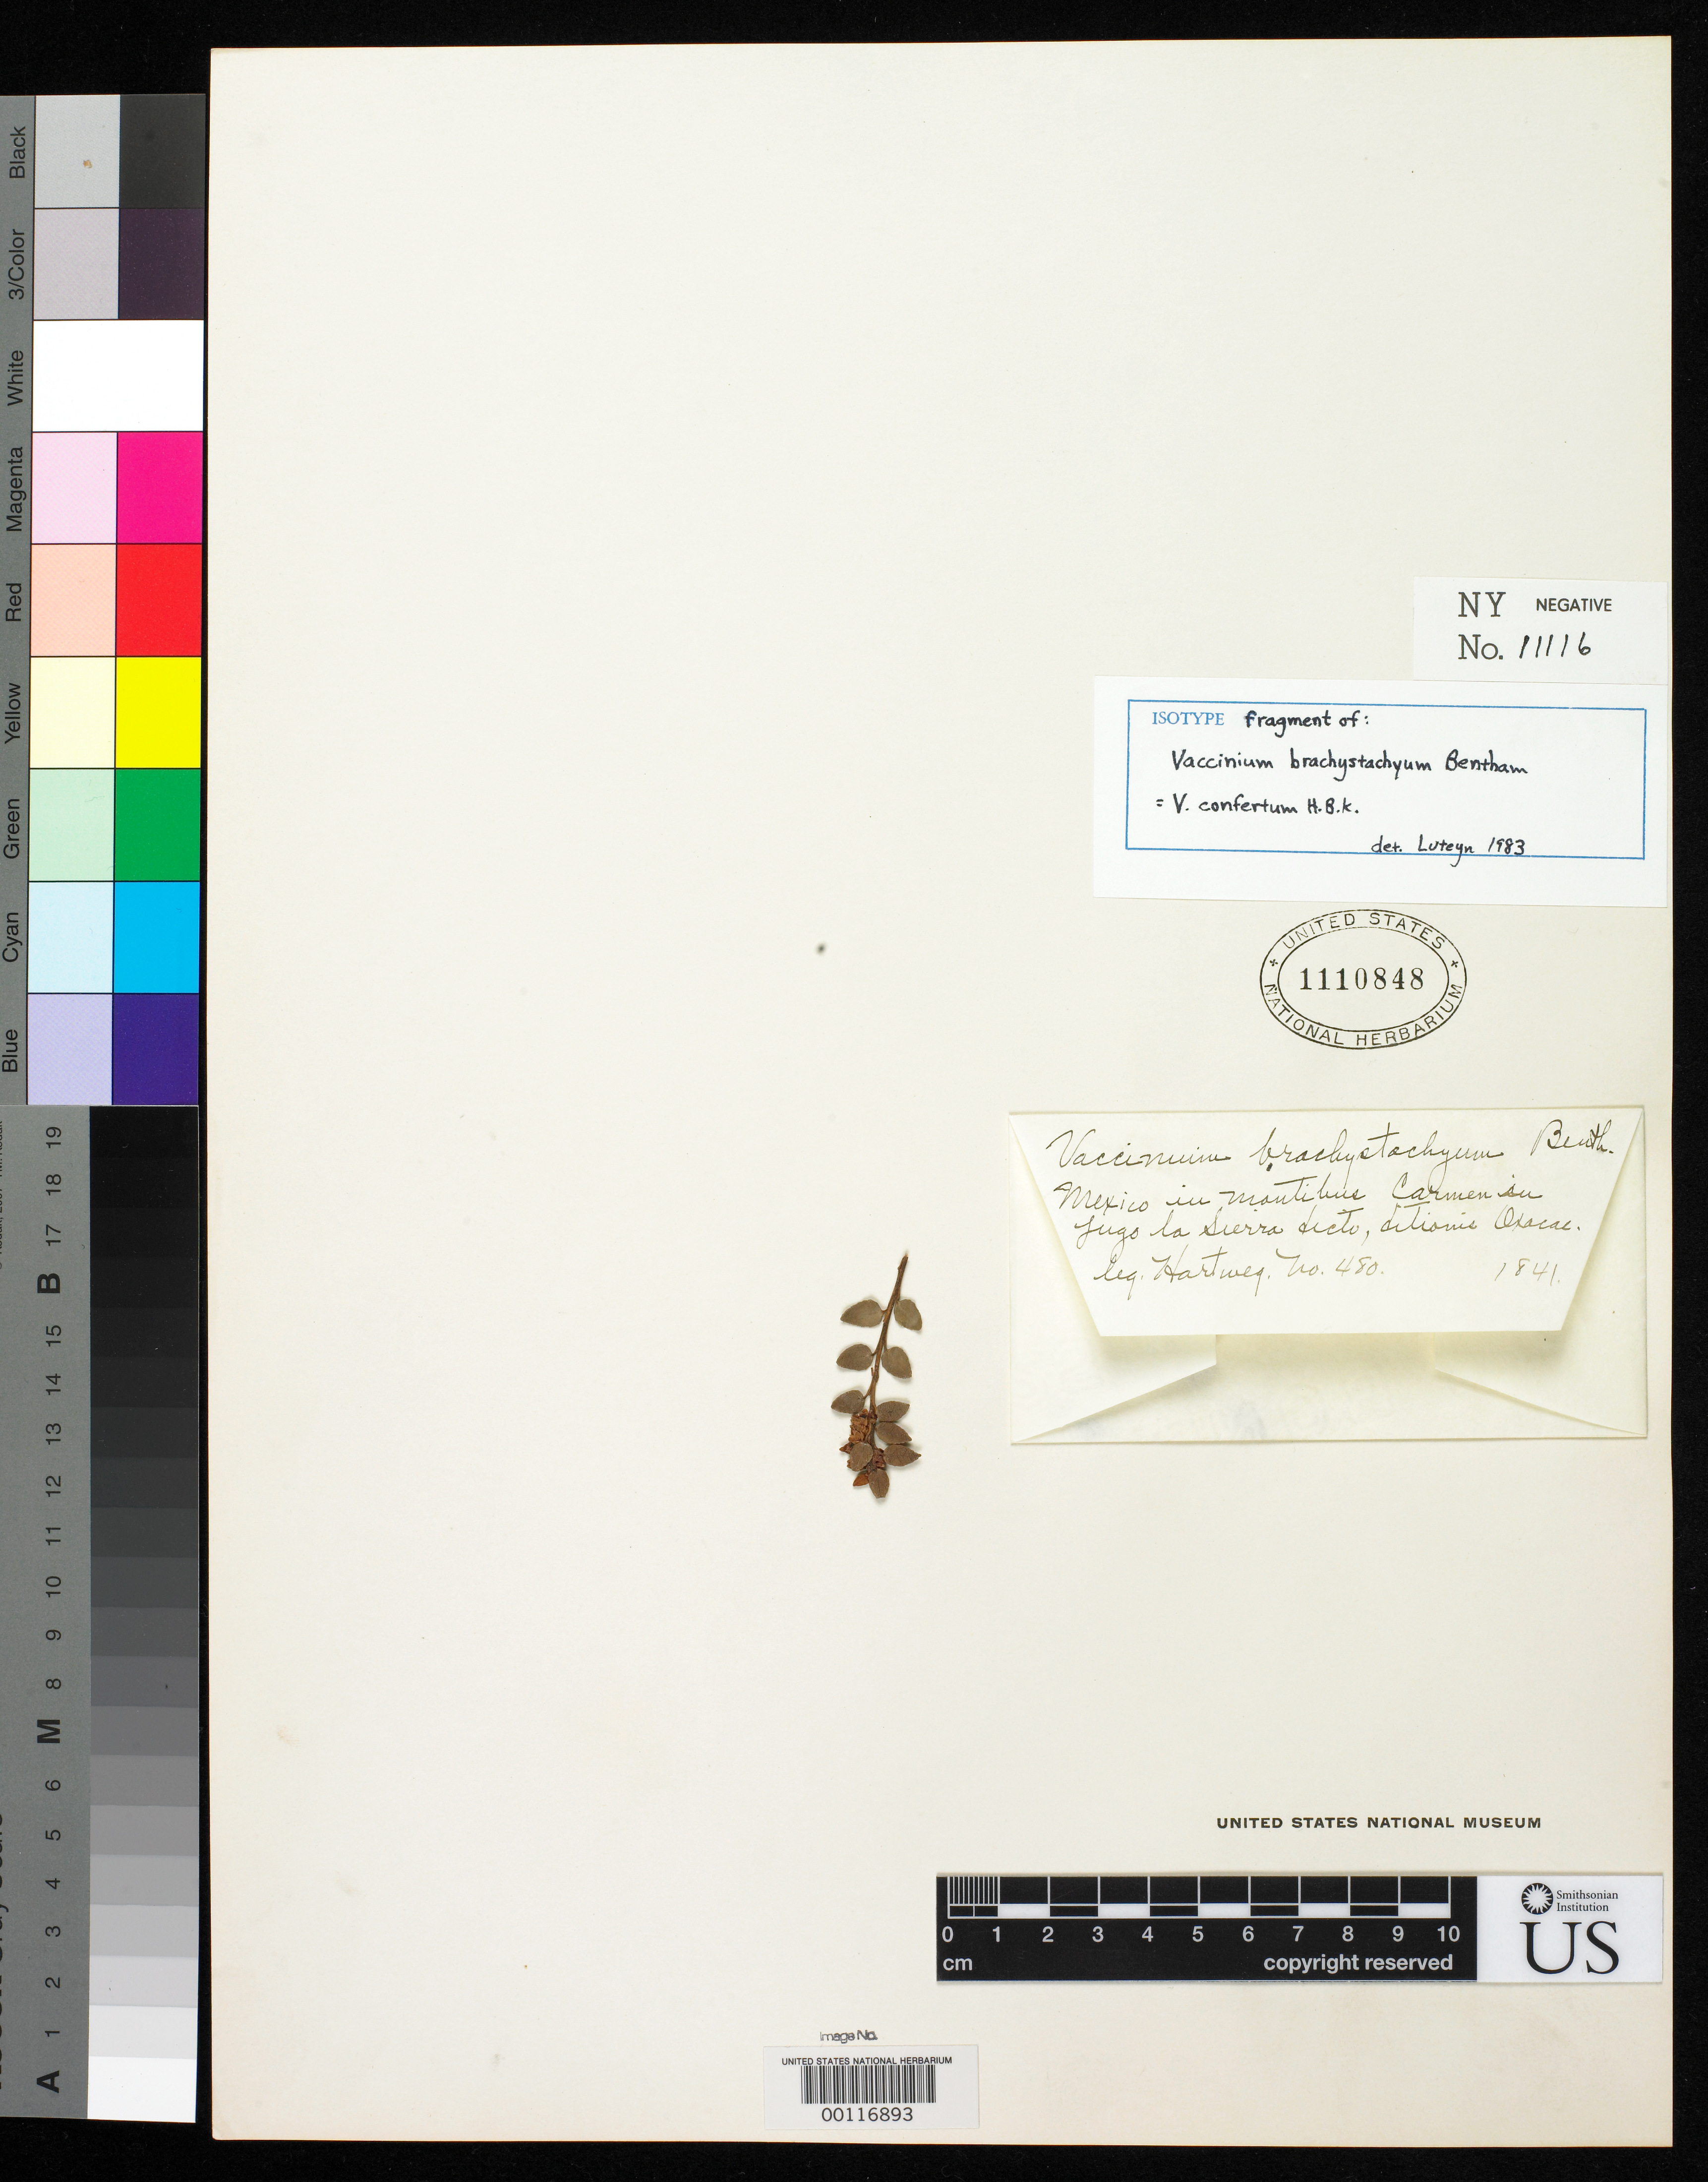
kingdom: Plantae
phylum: Tracheophyta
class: Magnoliopsida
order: Ericales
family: Ericaceae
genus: Vaccinium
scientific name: Vaccinium brachystachyum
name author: Benth.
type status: Type Fragment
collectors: K. Hartweg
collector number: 480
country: Mexico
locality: E of Monserrat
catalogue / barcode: US 1110848